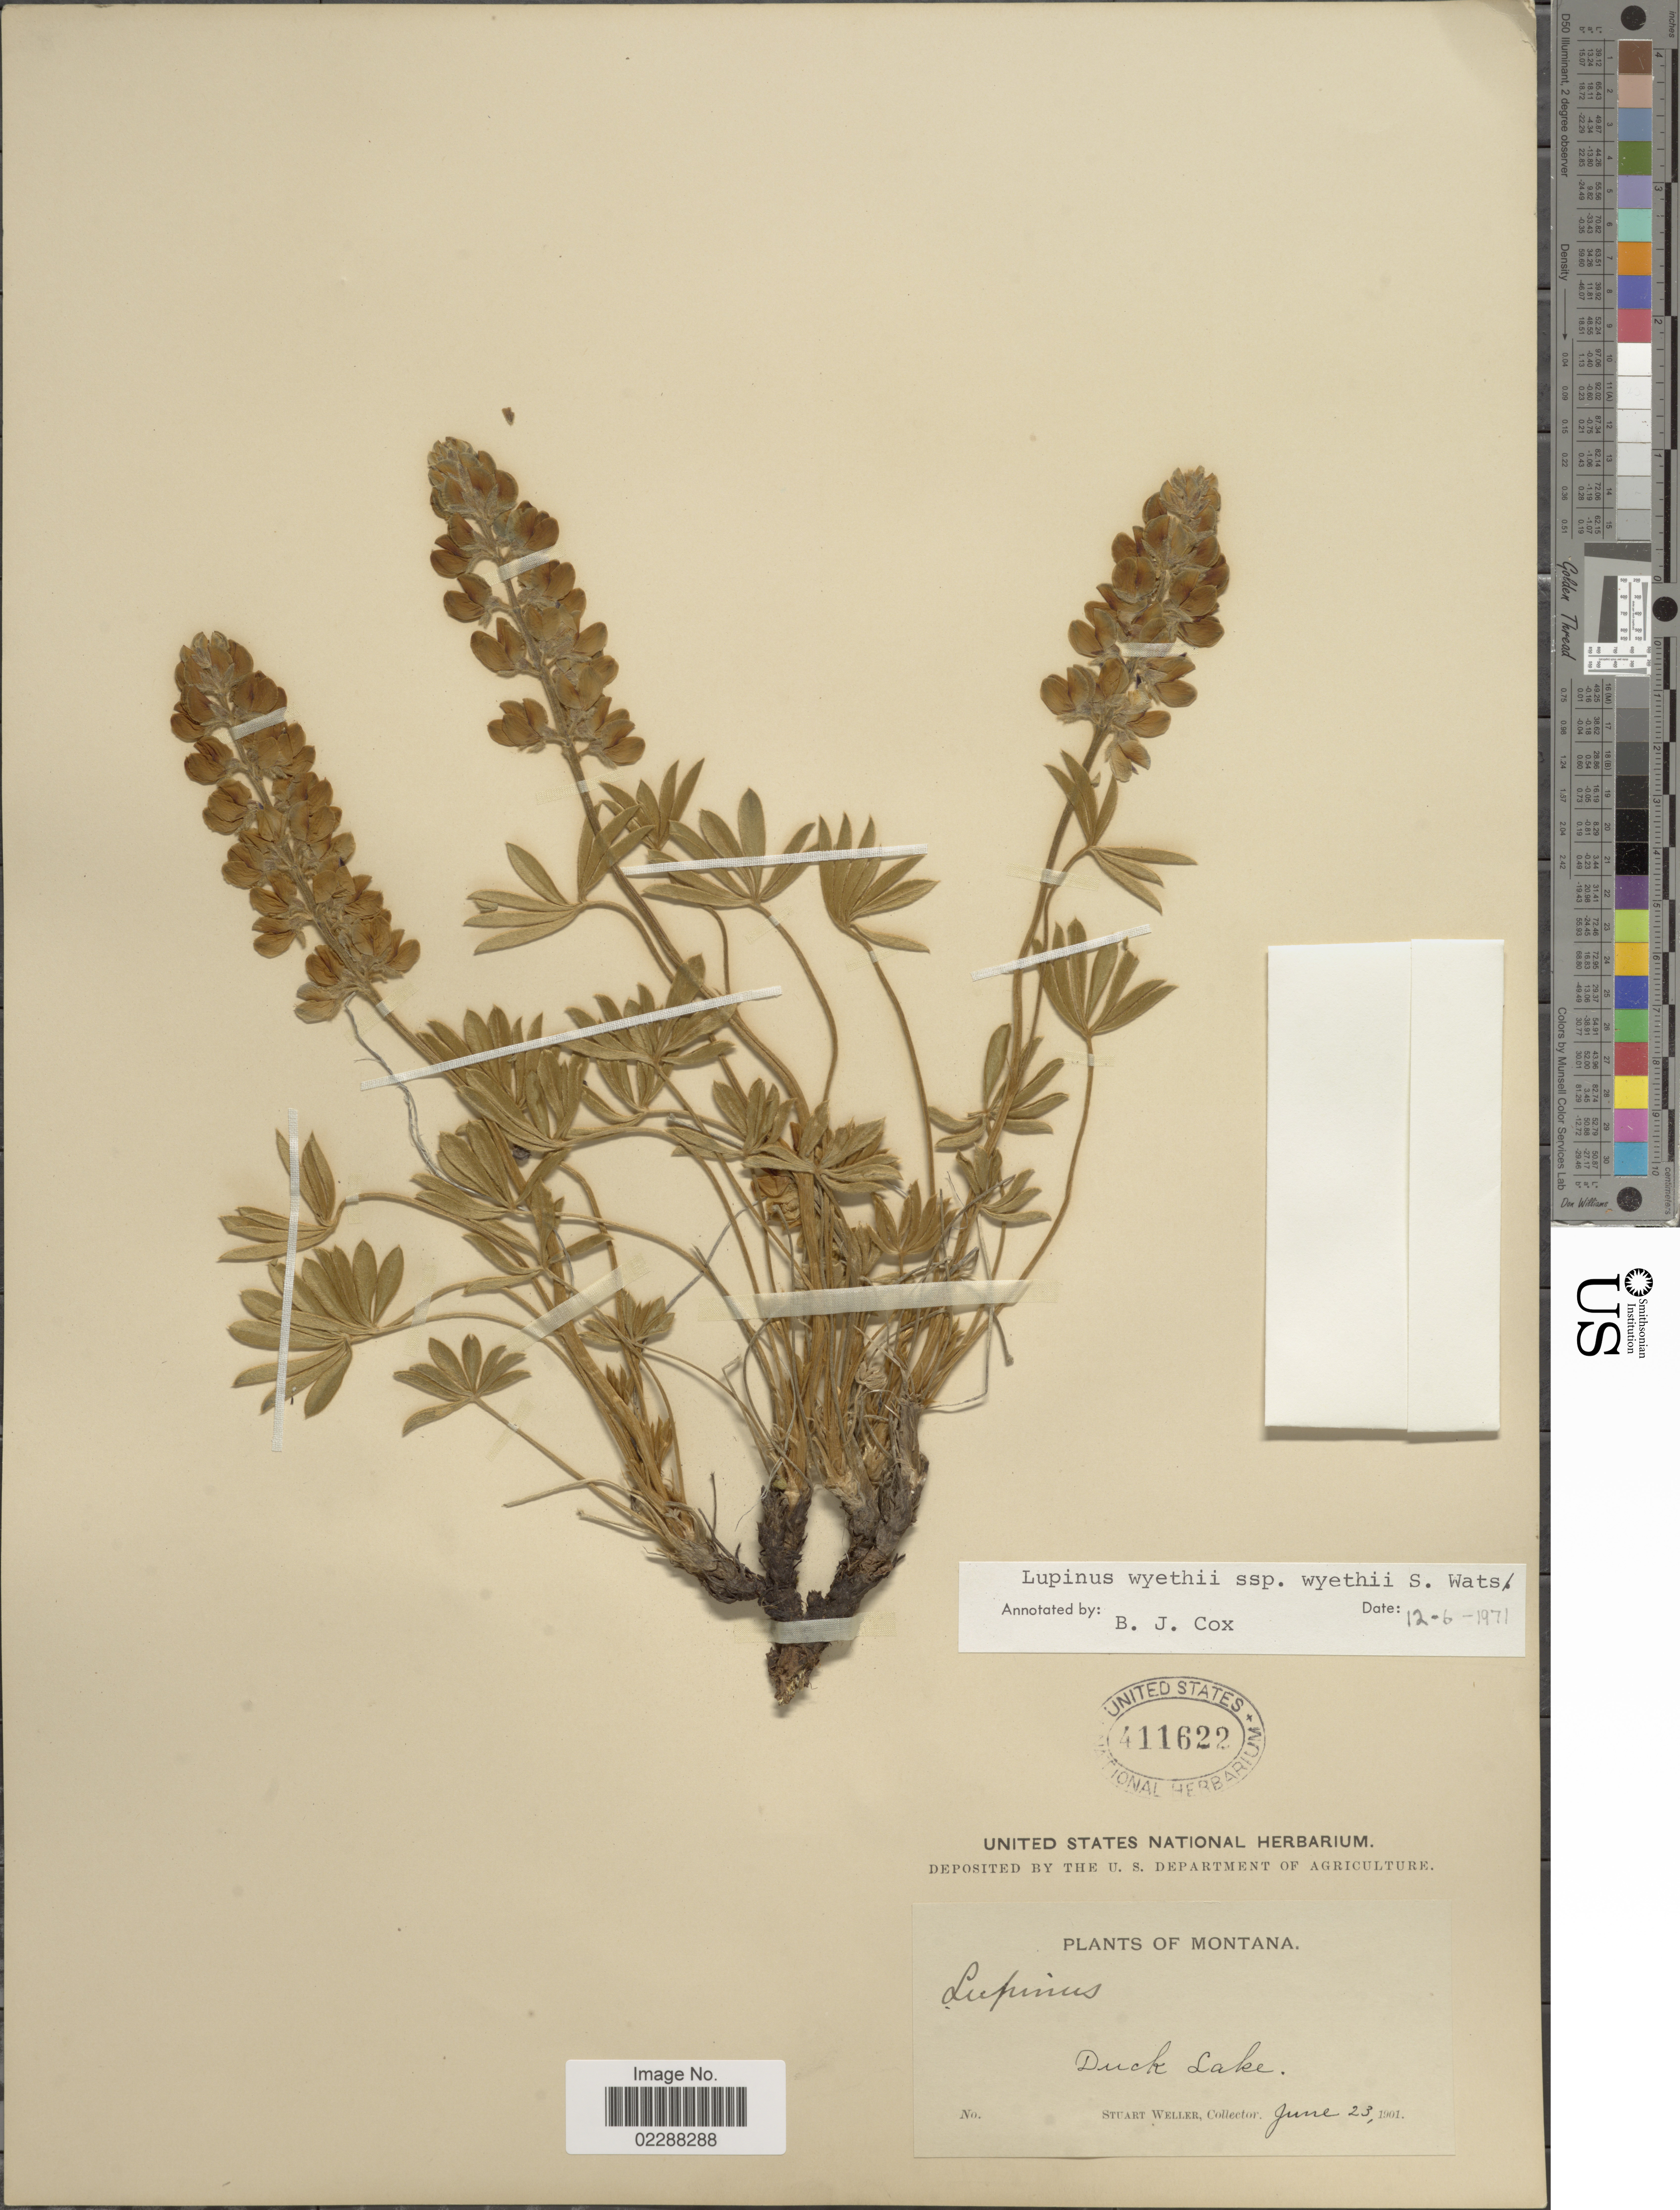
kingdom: Plantae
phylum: Tracheophyta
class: Magnoliopsida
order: Fabales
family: Fabaceae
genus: Lupinus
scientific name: Lupinus wyethii subsp. wyethii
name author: S. Watson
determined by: Cox, B. J.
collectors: S. Weller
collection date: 1901-06-23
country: United States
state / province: Montana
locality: Duck Lake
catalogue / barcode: US 411622